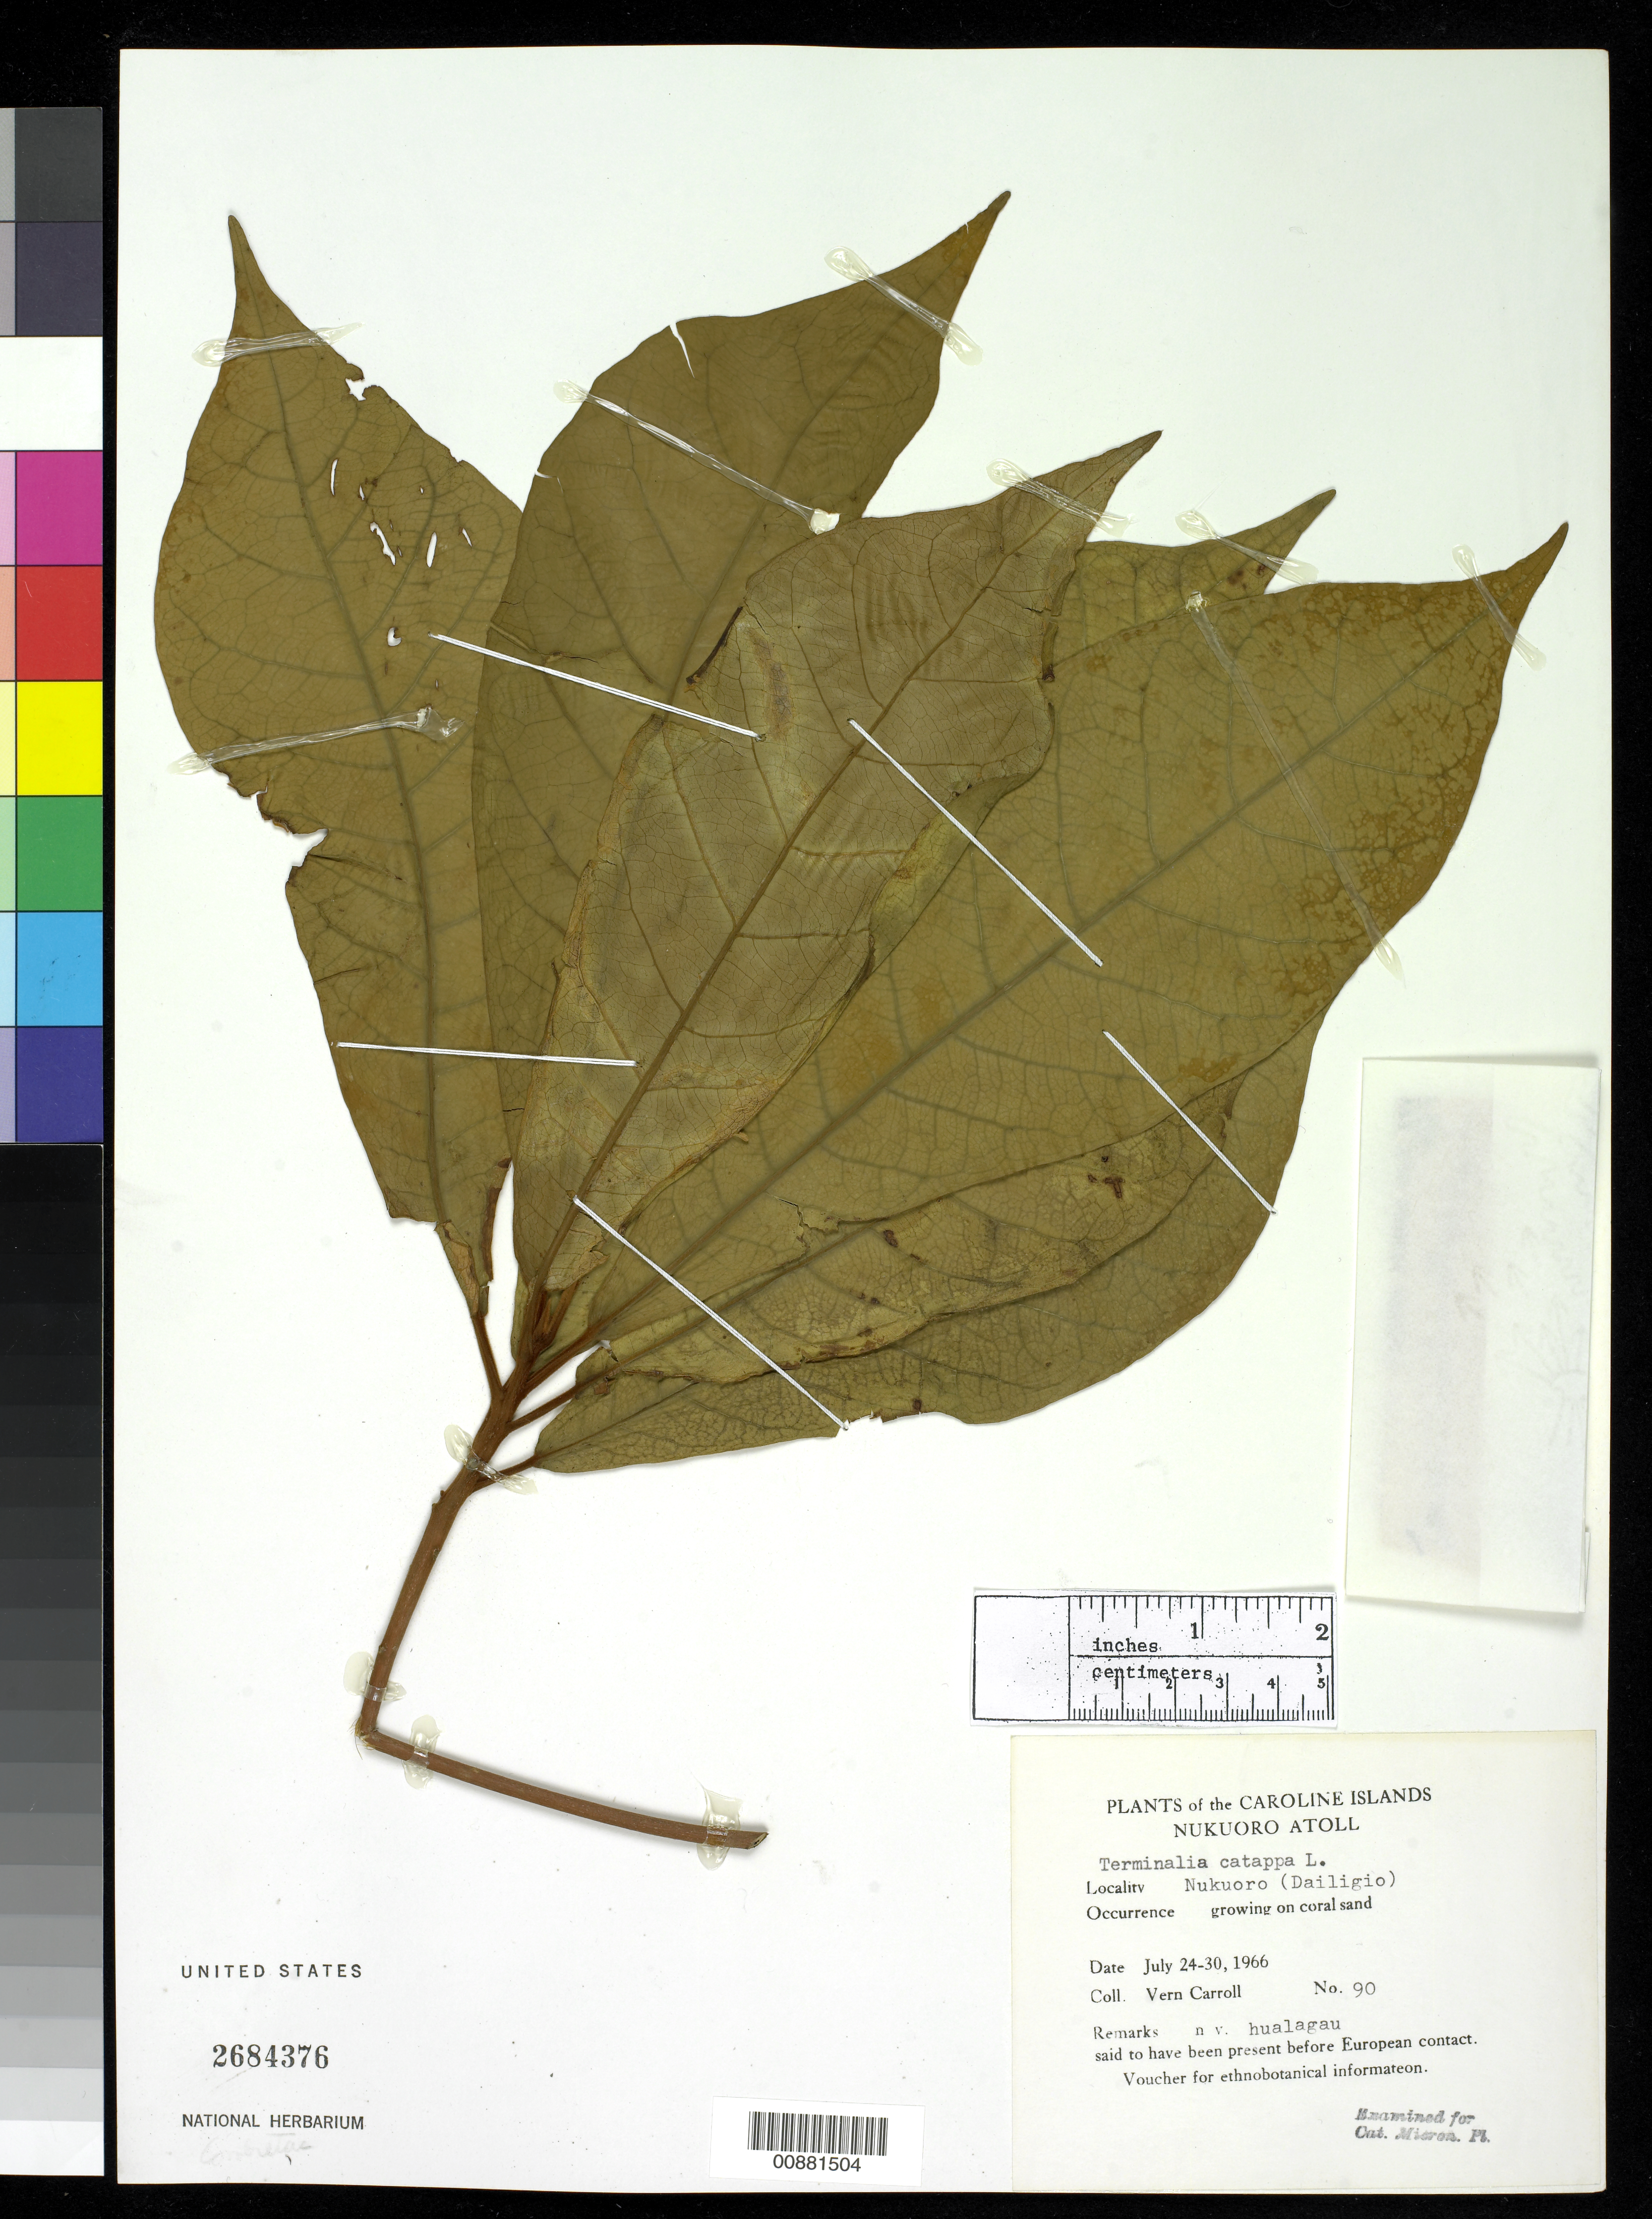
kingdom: Plantae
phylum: Tracheophyta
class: Magnoliopsida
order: Myrtales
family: Combretaceae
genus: Terminalia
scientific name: Terminalia catappa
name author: L.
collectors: V. Carroll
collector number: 90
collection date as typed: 24 Jul 1966 to 30 Jul 1966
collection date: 1966-07-24/1966-07-30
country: Micronesia, Federated States of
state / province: Pohnpei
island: Nukuoro Atoll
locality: Nukuoro (Dailigio)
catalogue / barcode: US 2684376